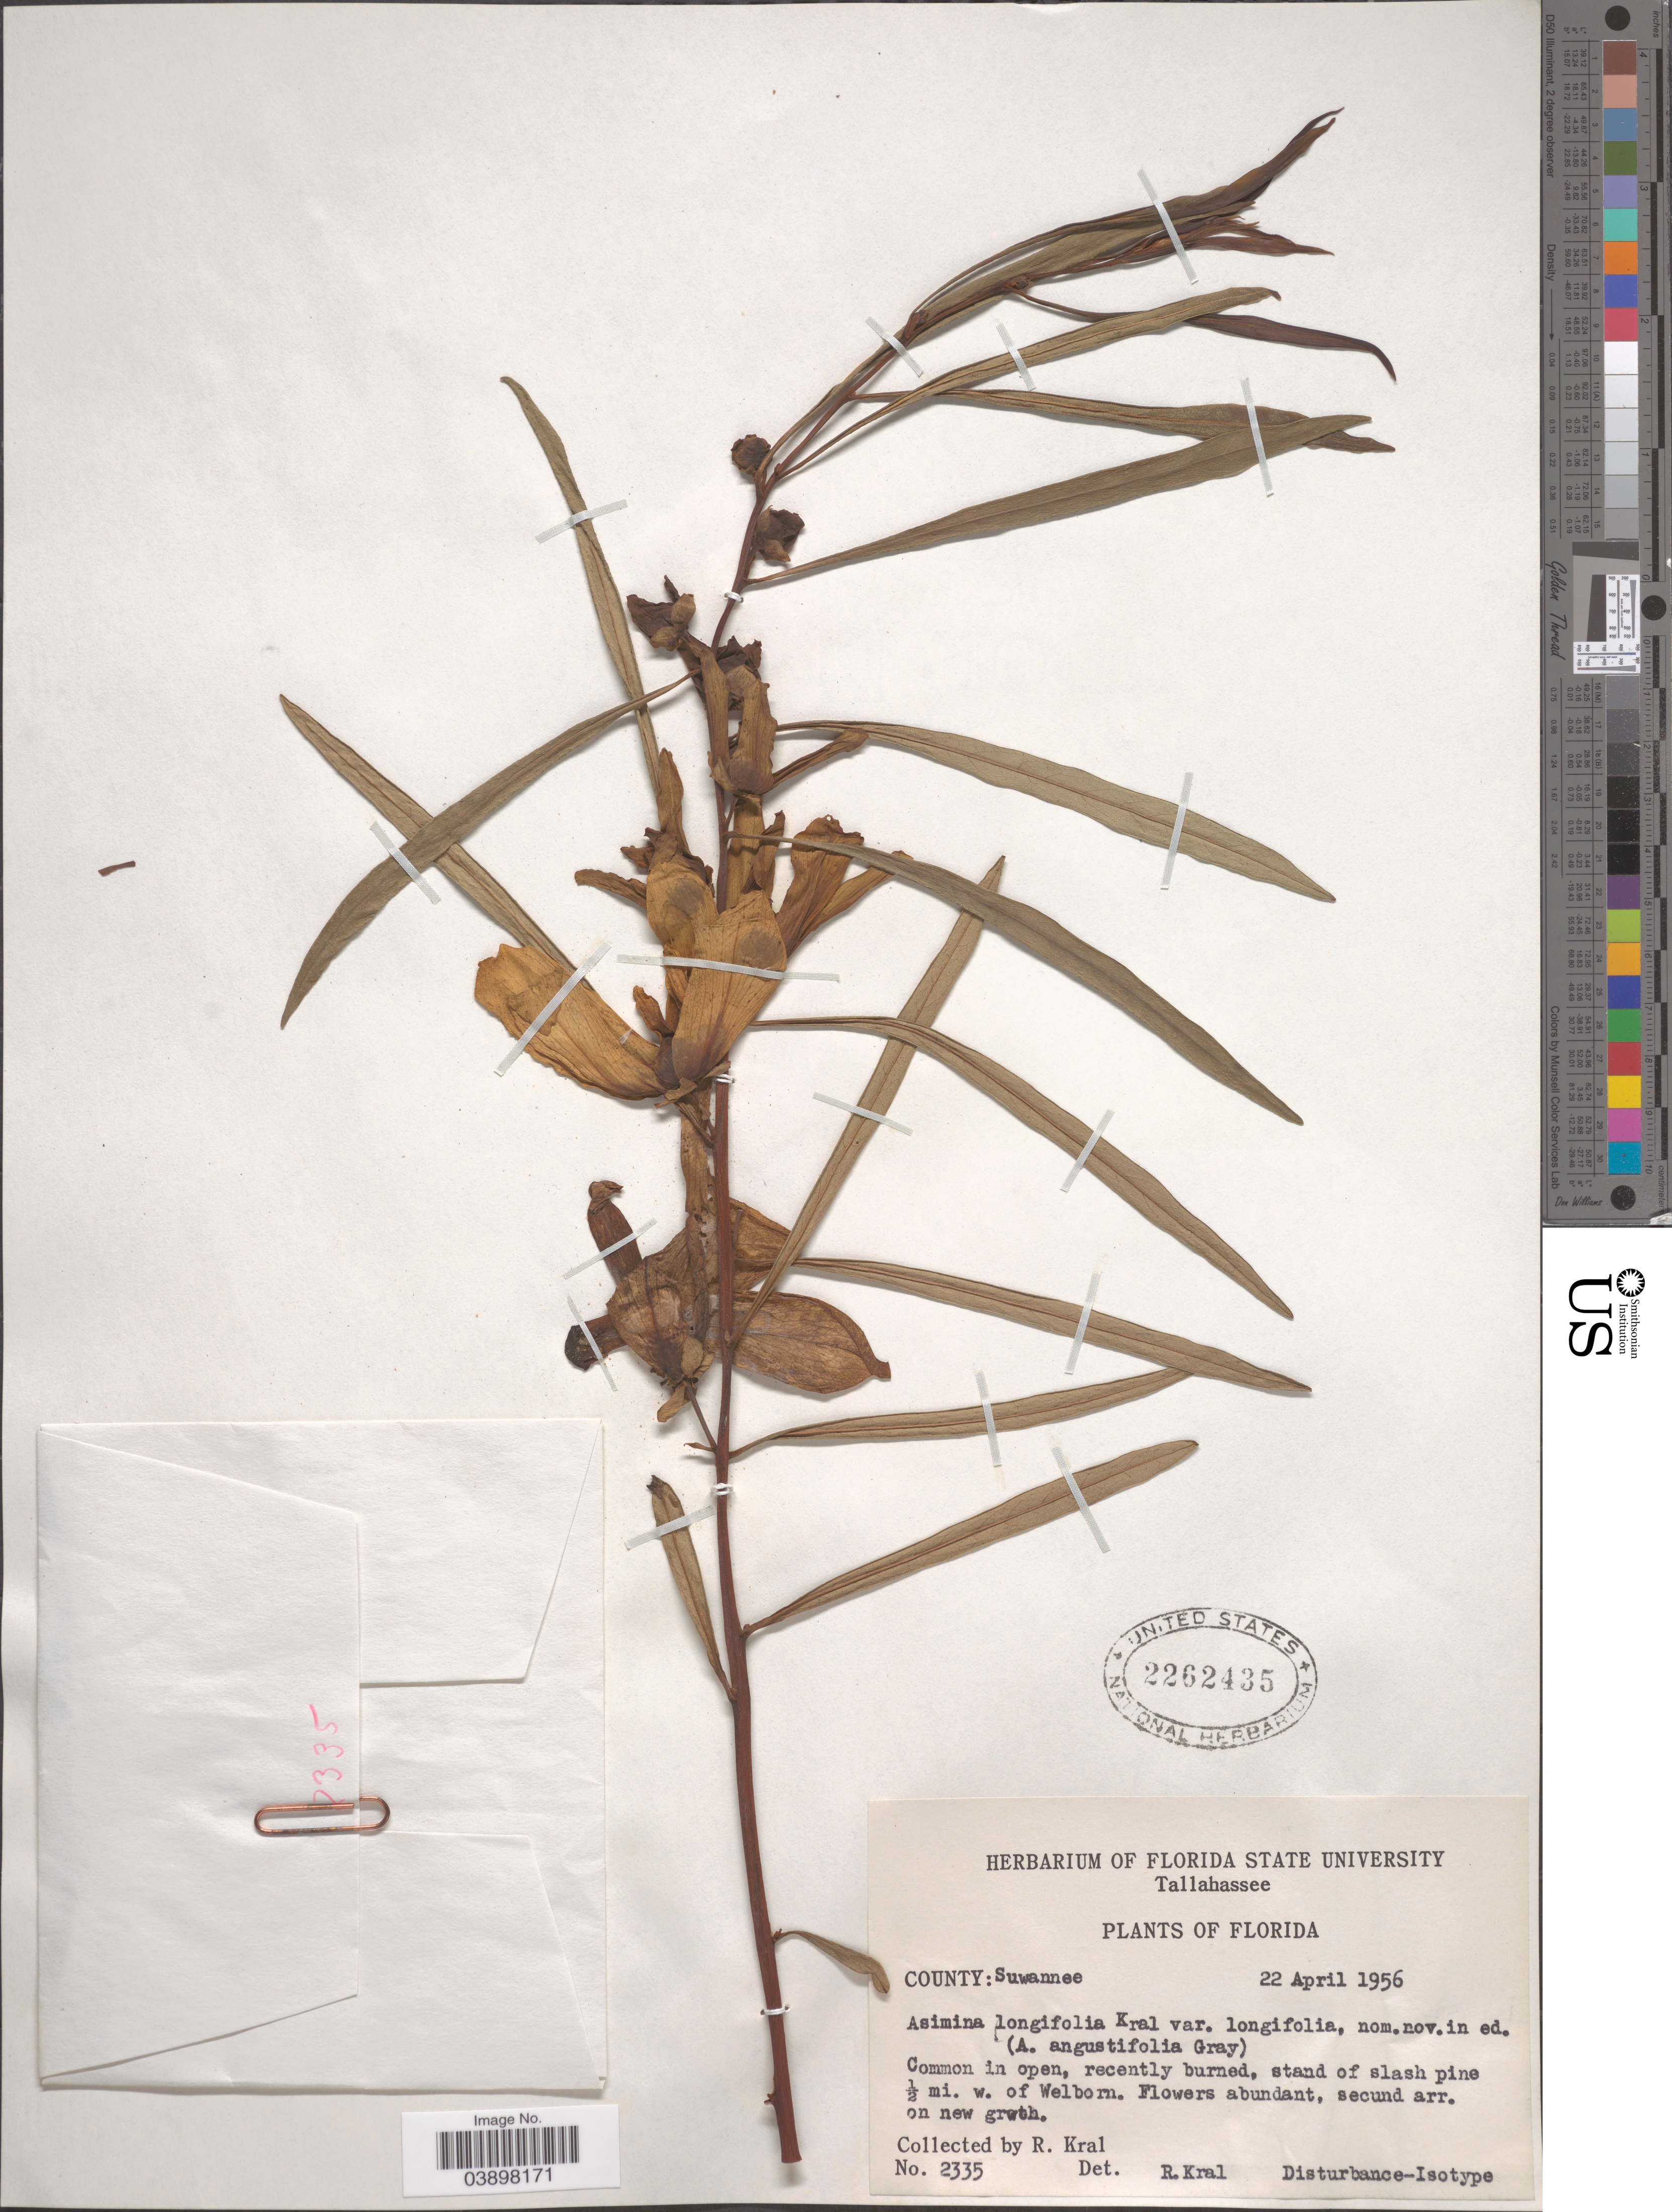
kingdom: Plantae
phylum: Tracheophyta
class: Magnoliopsida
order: Magnoliales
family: Annonaceae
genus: Asimina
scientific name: Asimina longifolia var. longifolia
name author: Kral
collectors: R. Kral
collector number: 2335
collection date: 1956-04-22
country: United States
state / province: Florida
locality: County: Suwannee. ½ mi. w. of Welborn.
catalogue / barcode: US 2262435